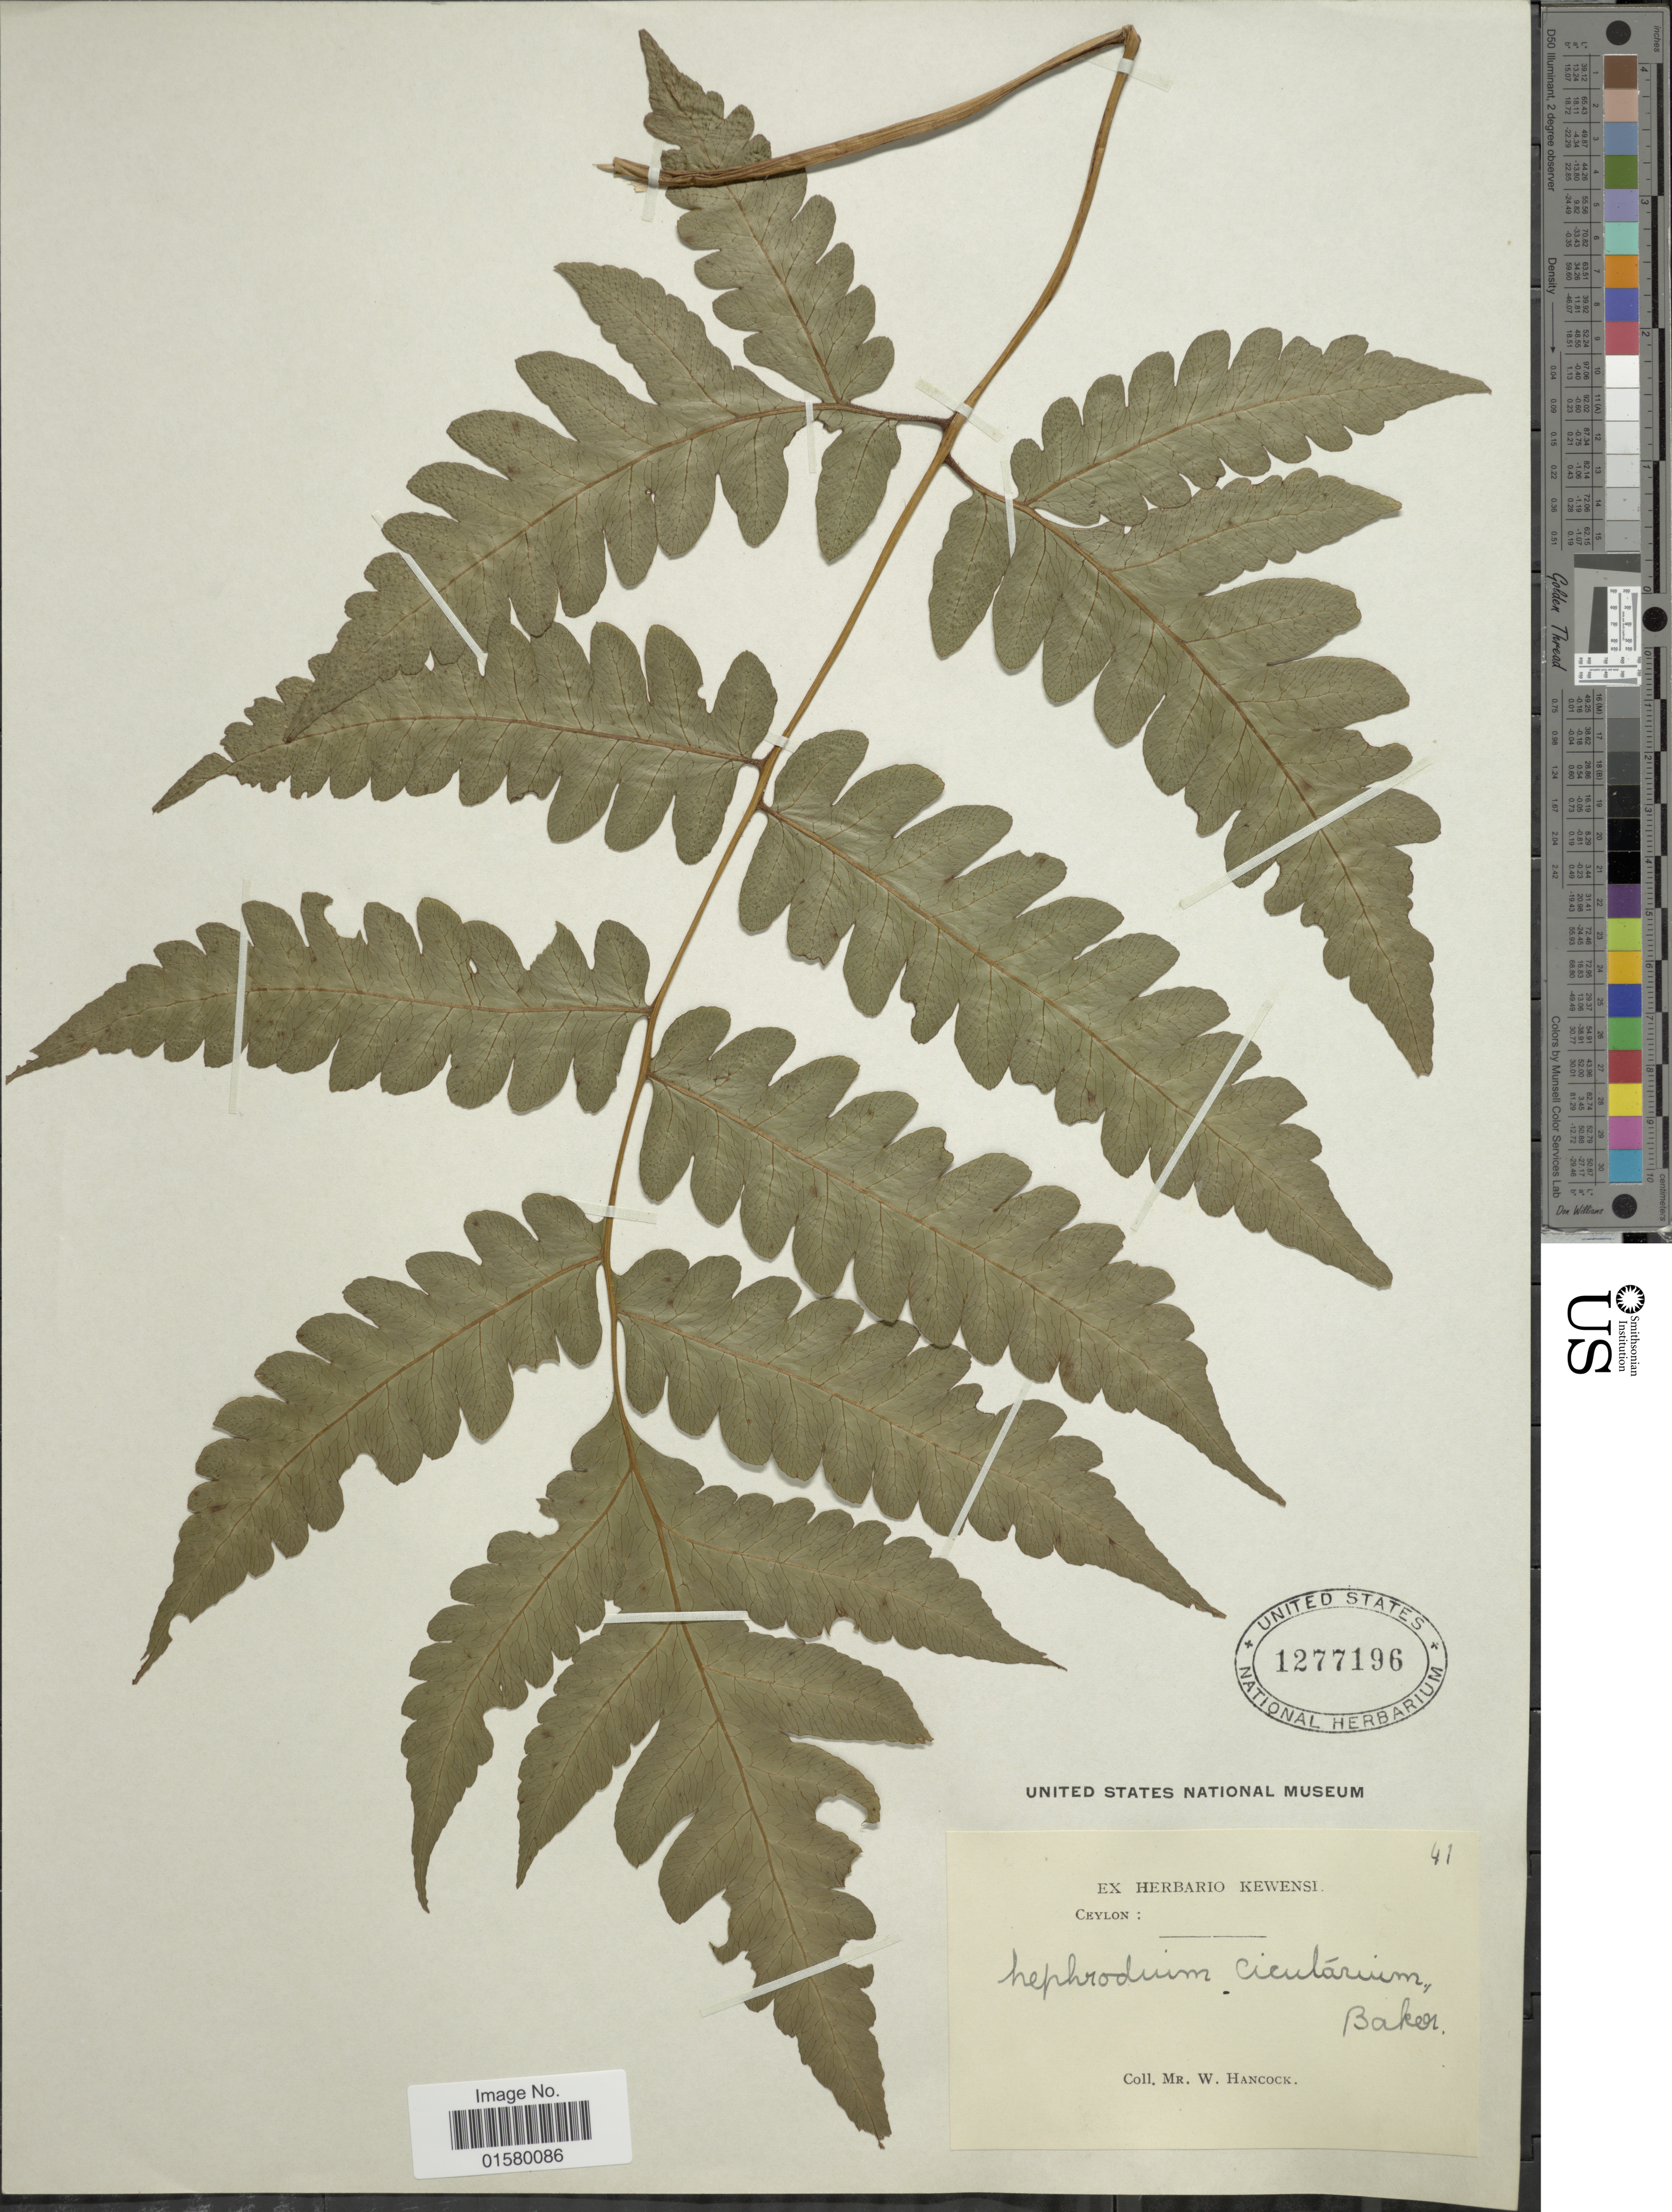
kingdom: Plantae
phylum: Tracheophyta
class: Polypodiopsida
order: Polypodiales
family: Tectariaceae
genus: Tectaria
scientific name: Tectaria coadunata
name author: (J. Sm.) C. Chr.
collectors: W. Hancock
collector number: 41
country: Sri Lanka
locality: Ceylon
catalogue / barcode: US 1277196